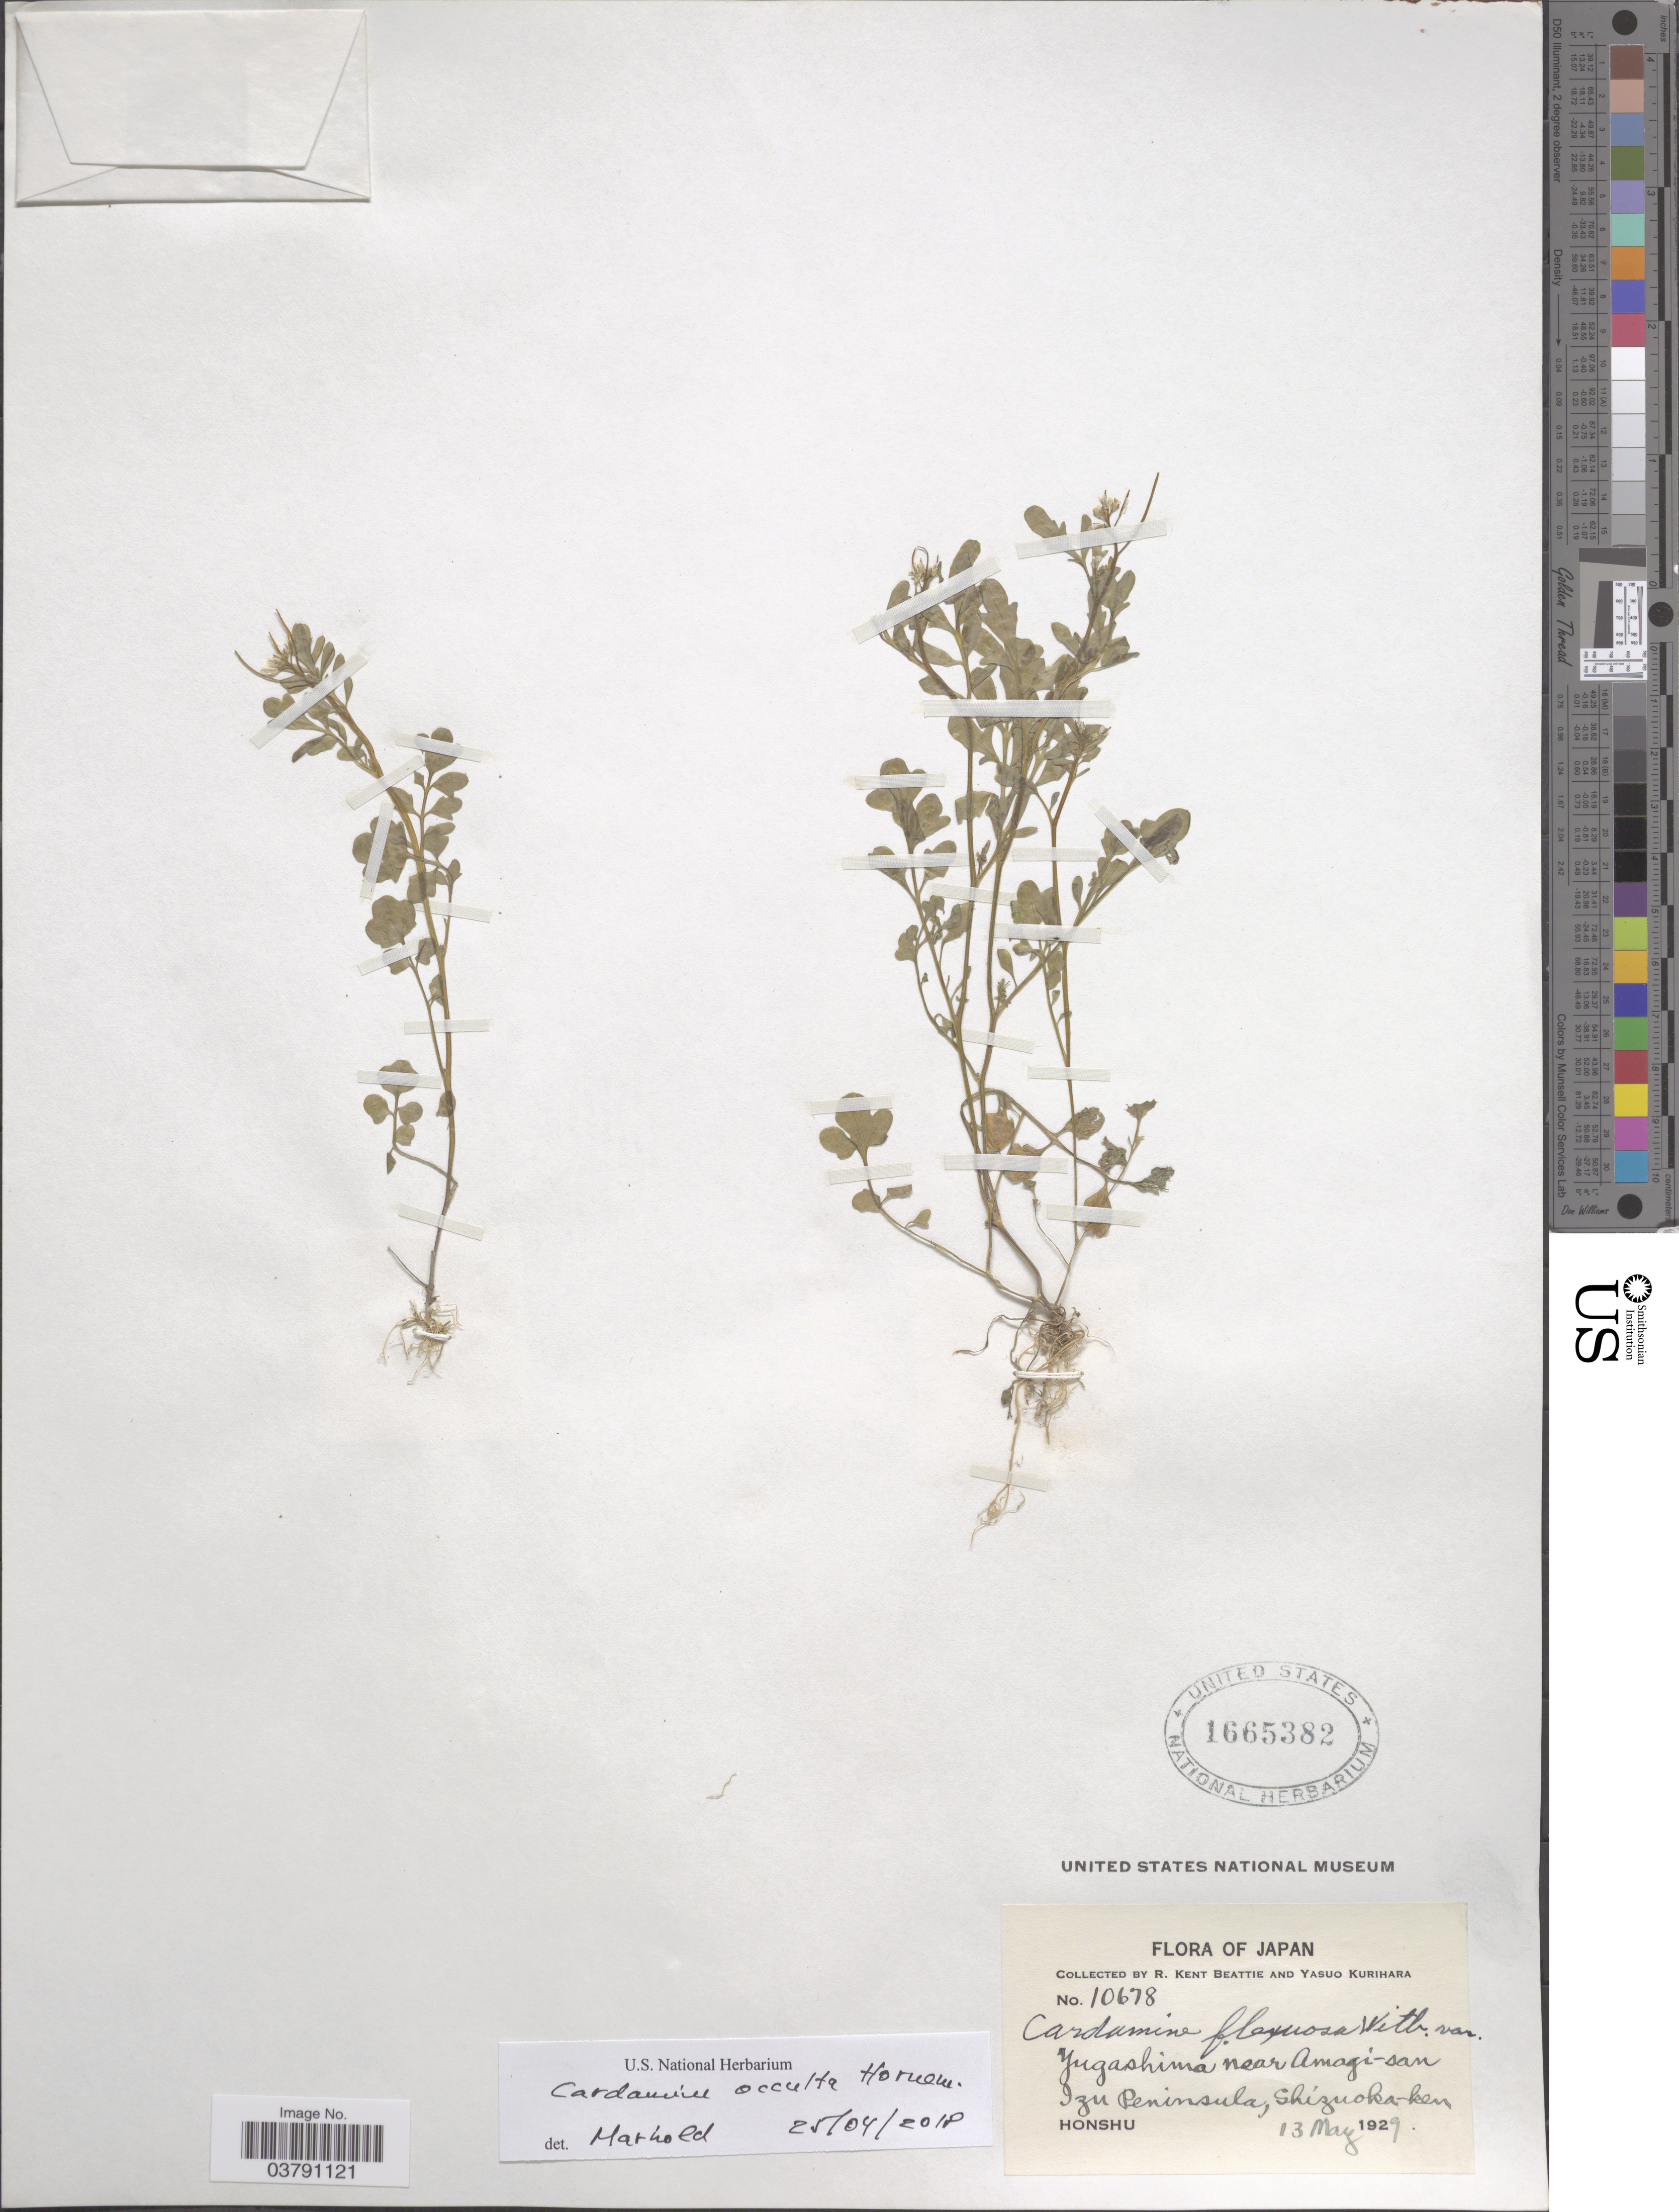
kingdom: Plantae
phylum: Tracheophyta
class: Magnoliopsida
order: Brassicales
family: Brassicaceae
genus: Cardamine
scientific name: Cardamine occulta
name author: Hornem.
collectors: R. K. Beattie & Y. Kurihara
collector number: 10678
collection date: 1929-05-13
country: Japan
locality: Yugashima near Amagi-san, Izu Peninsula, Shizuoka-ken. Honshu.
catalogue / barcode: US 1665382